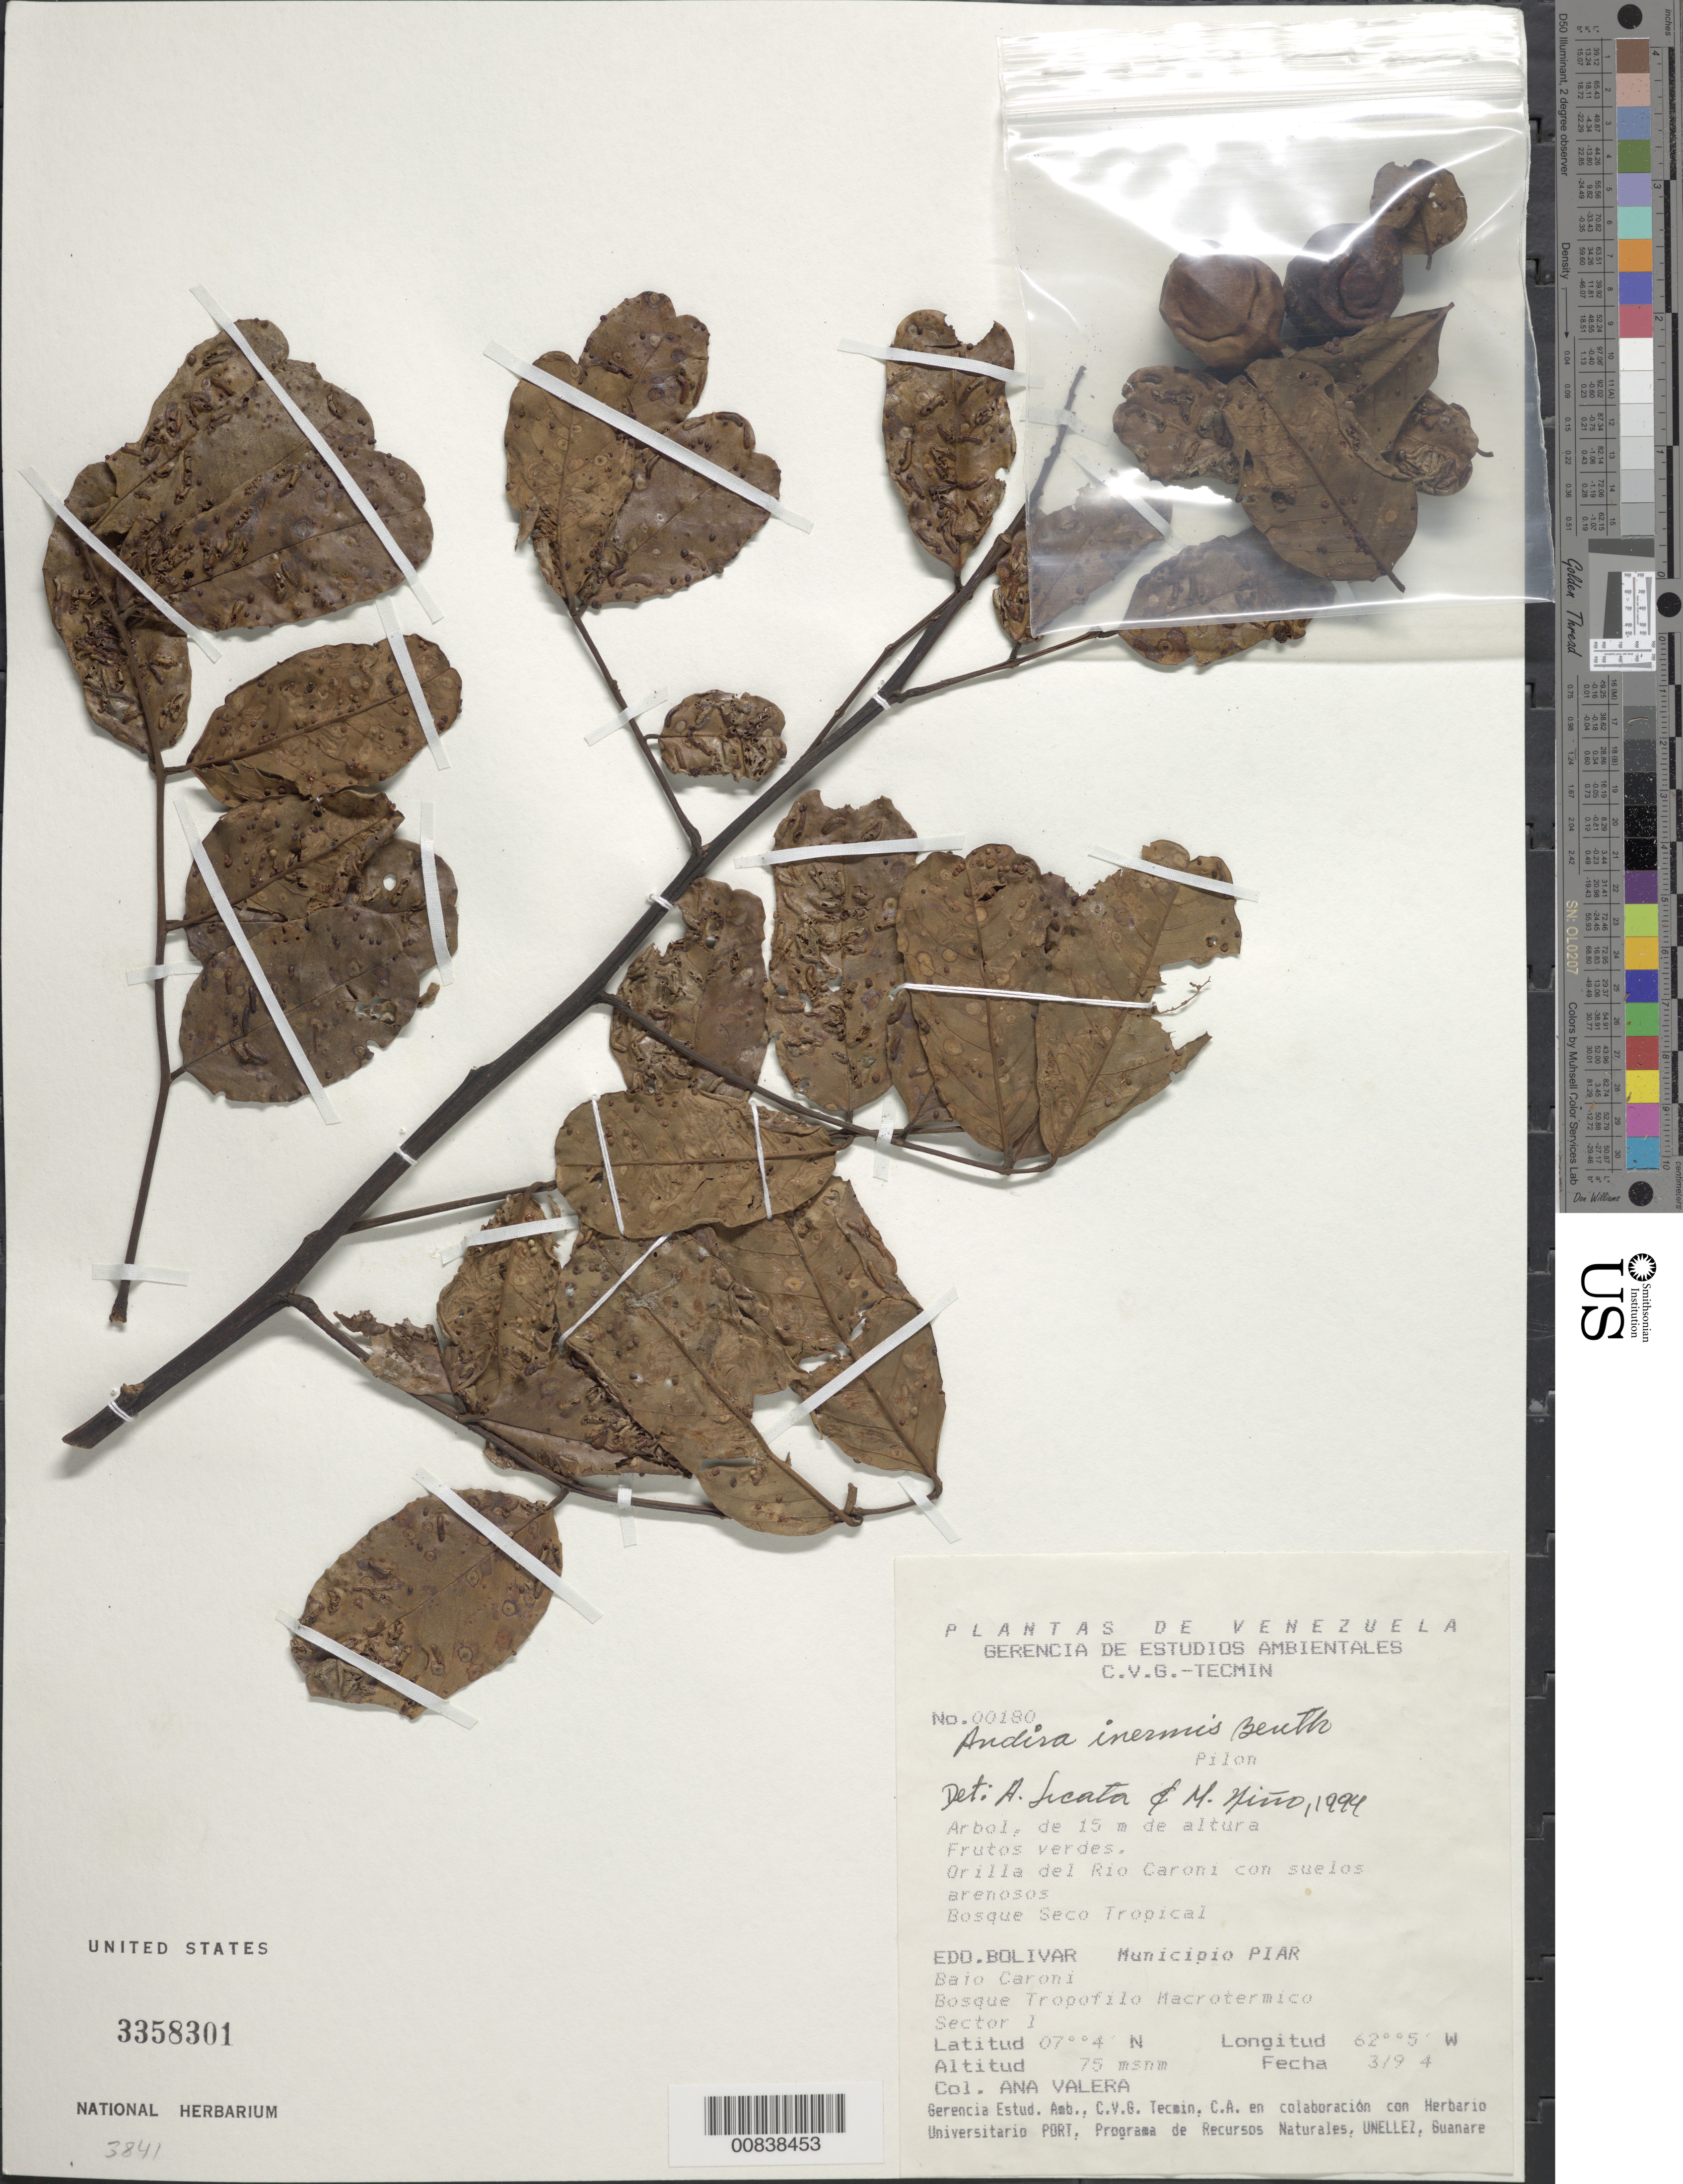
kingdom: Plantae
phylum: Tracheophyta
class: Magnoliopsida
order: Fabales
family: Fabaceae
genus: Andira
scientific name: Andira inermis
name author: (W. Wright) Kunth ex DC.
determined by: Licata, A.; Niño, S. M.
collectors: A. Valera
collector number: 180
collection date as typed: Mar-94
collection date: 1994-03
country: Venezuela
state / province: Bolívar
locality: Mun. Piar, Bajo Caroní, sector I; Río Caroní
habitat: Orilla del rio con suelos arenosos, bosque seco tropical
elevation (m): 75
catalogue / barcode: US 3358301